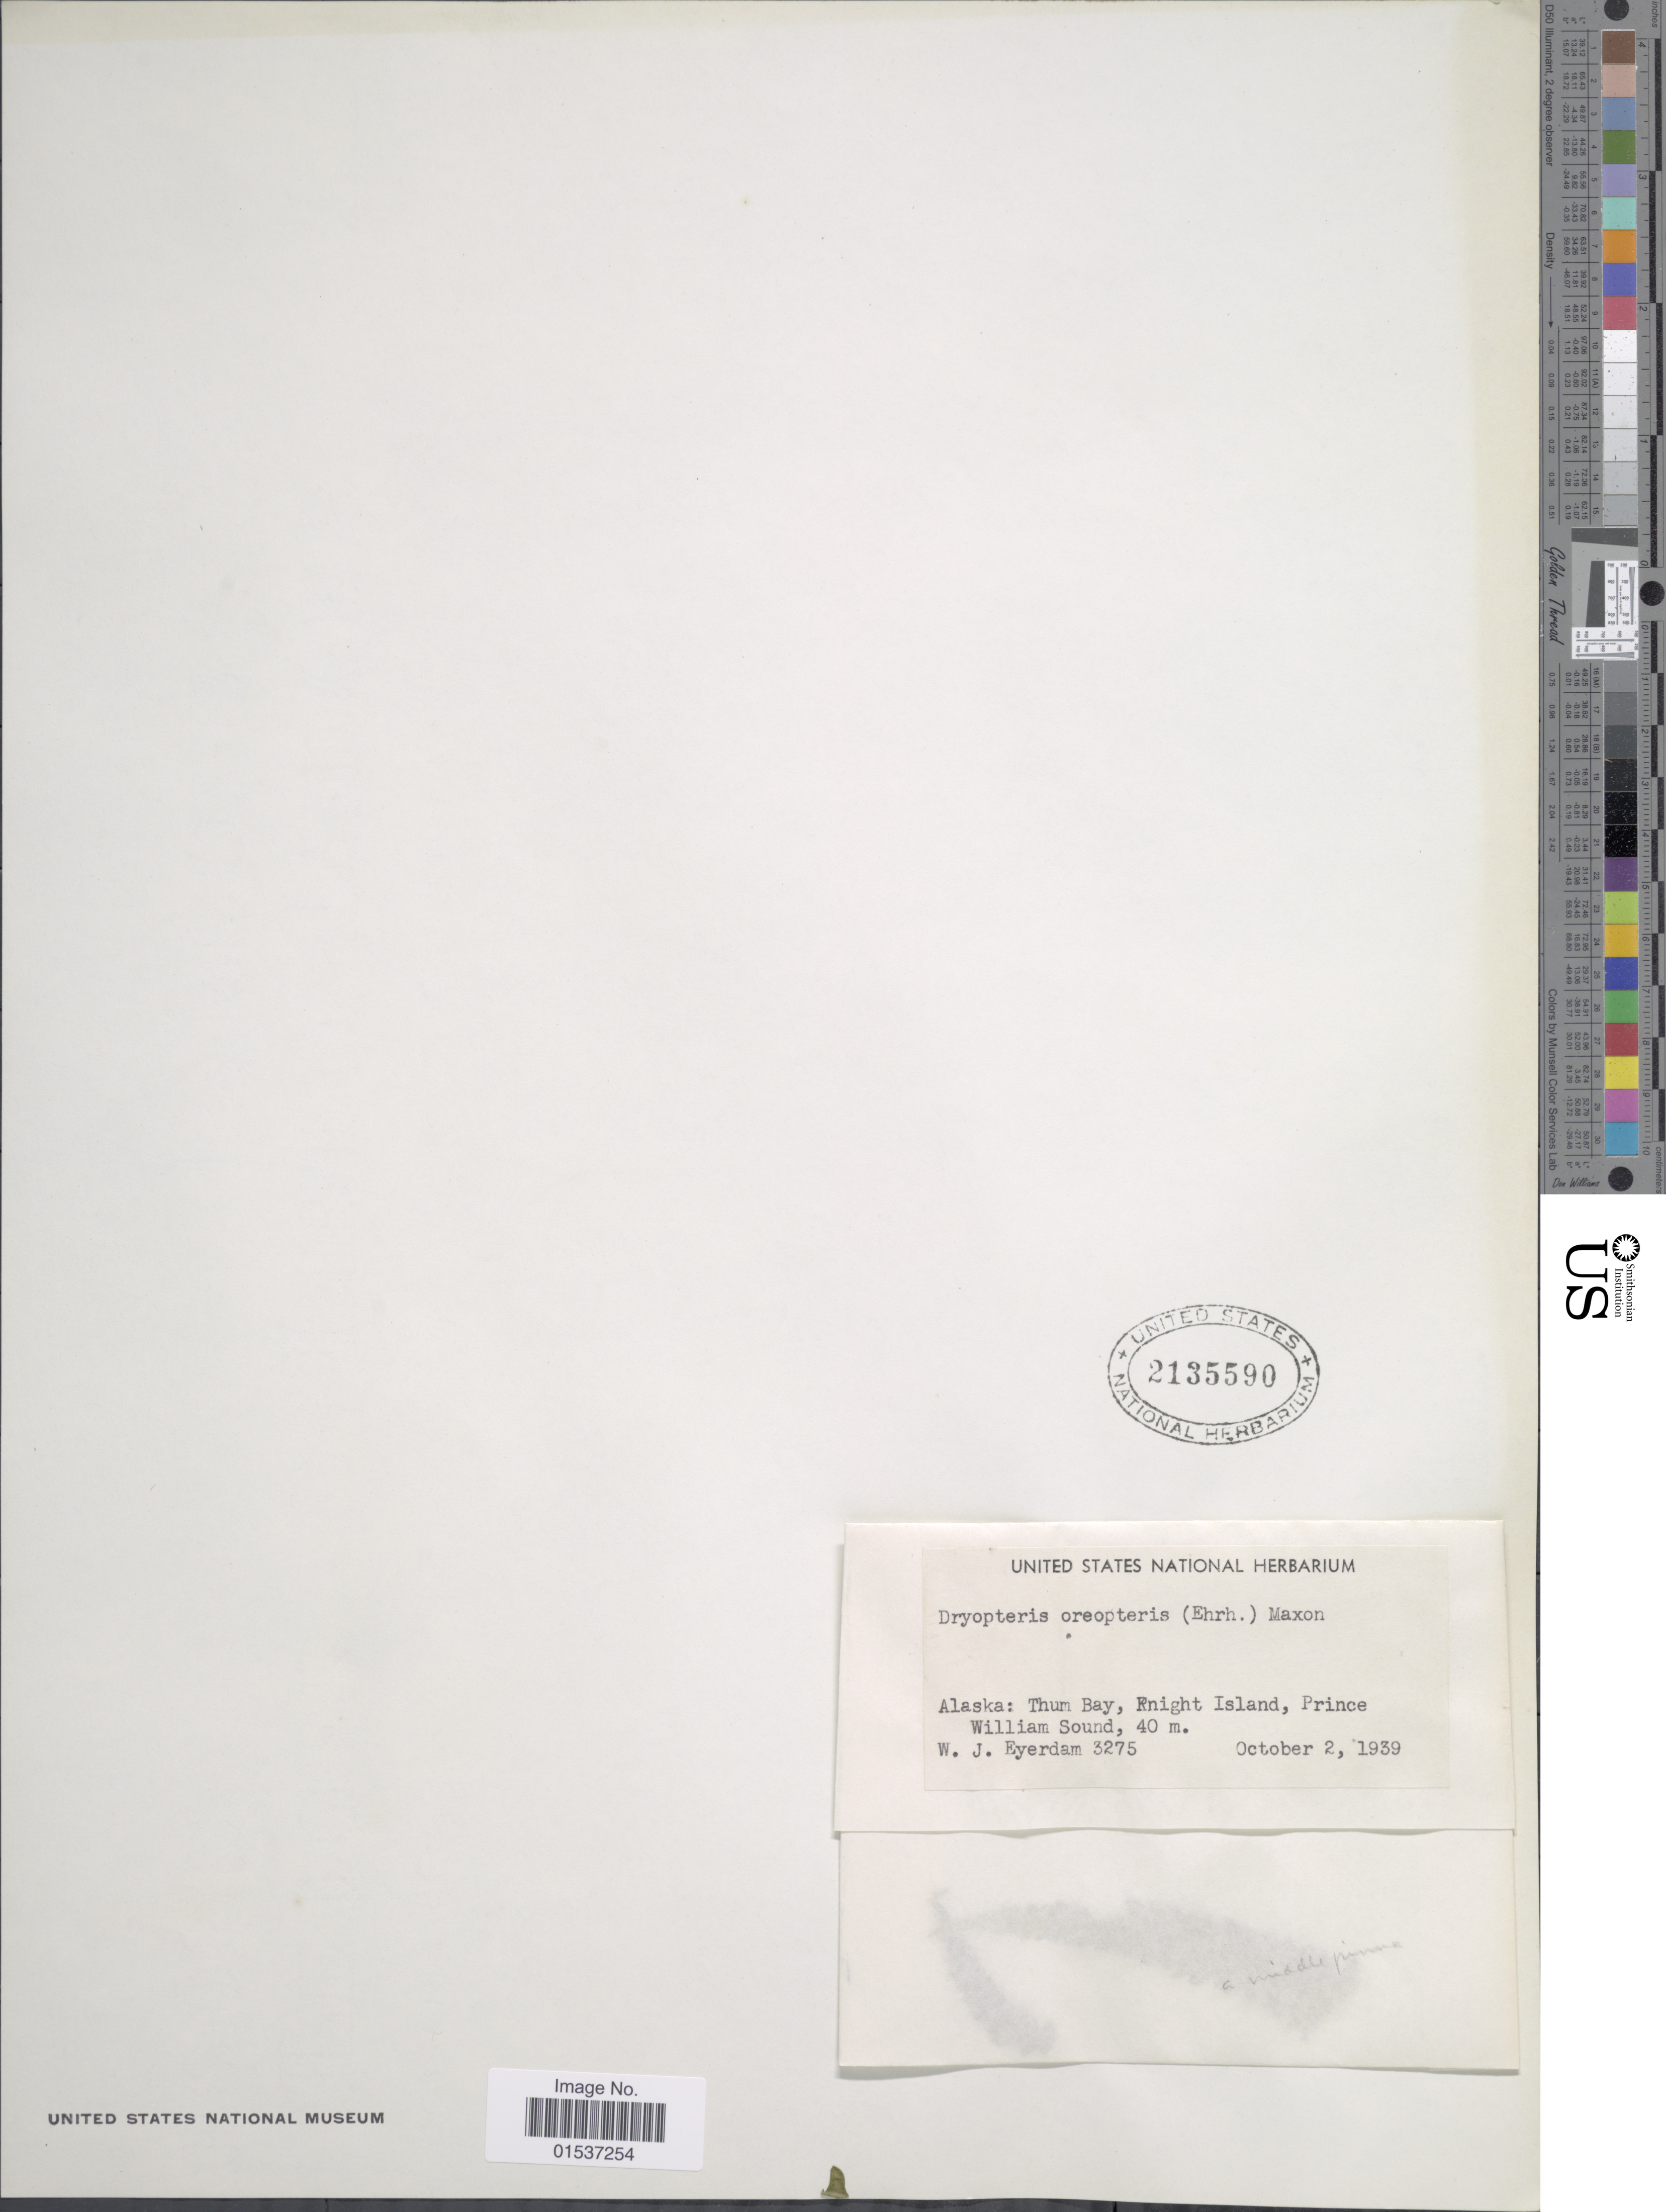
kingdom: Plantae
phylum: Tracheophyta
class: Polypodiopsida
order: Polypodiales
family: Thelypteridaceae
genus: Oreopteris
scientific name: Oreopteris limbosperma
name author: (All.) K. Iwats.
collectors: W. J. Eyerdam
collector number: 3275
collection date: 1939-10-02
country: United States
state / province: Alaska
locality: Thum Bay, Knight Island, Prince William Sound.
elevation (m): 40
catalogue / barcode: US 2135590